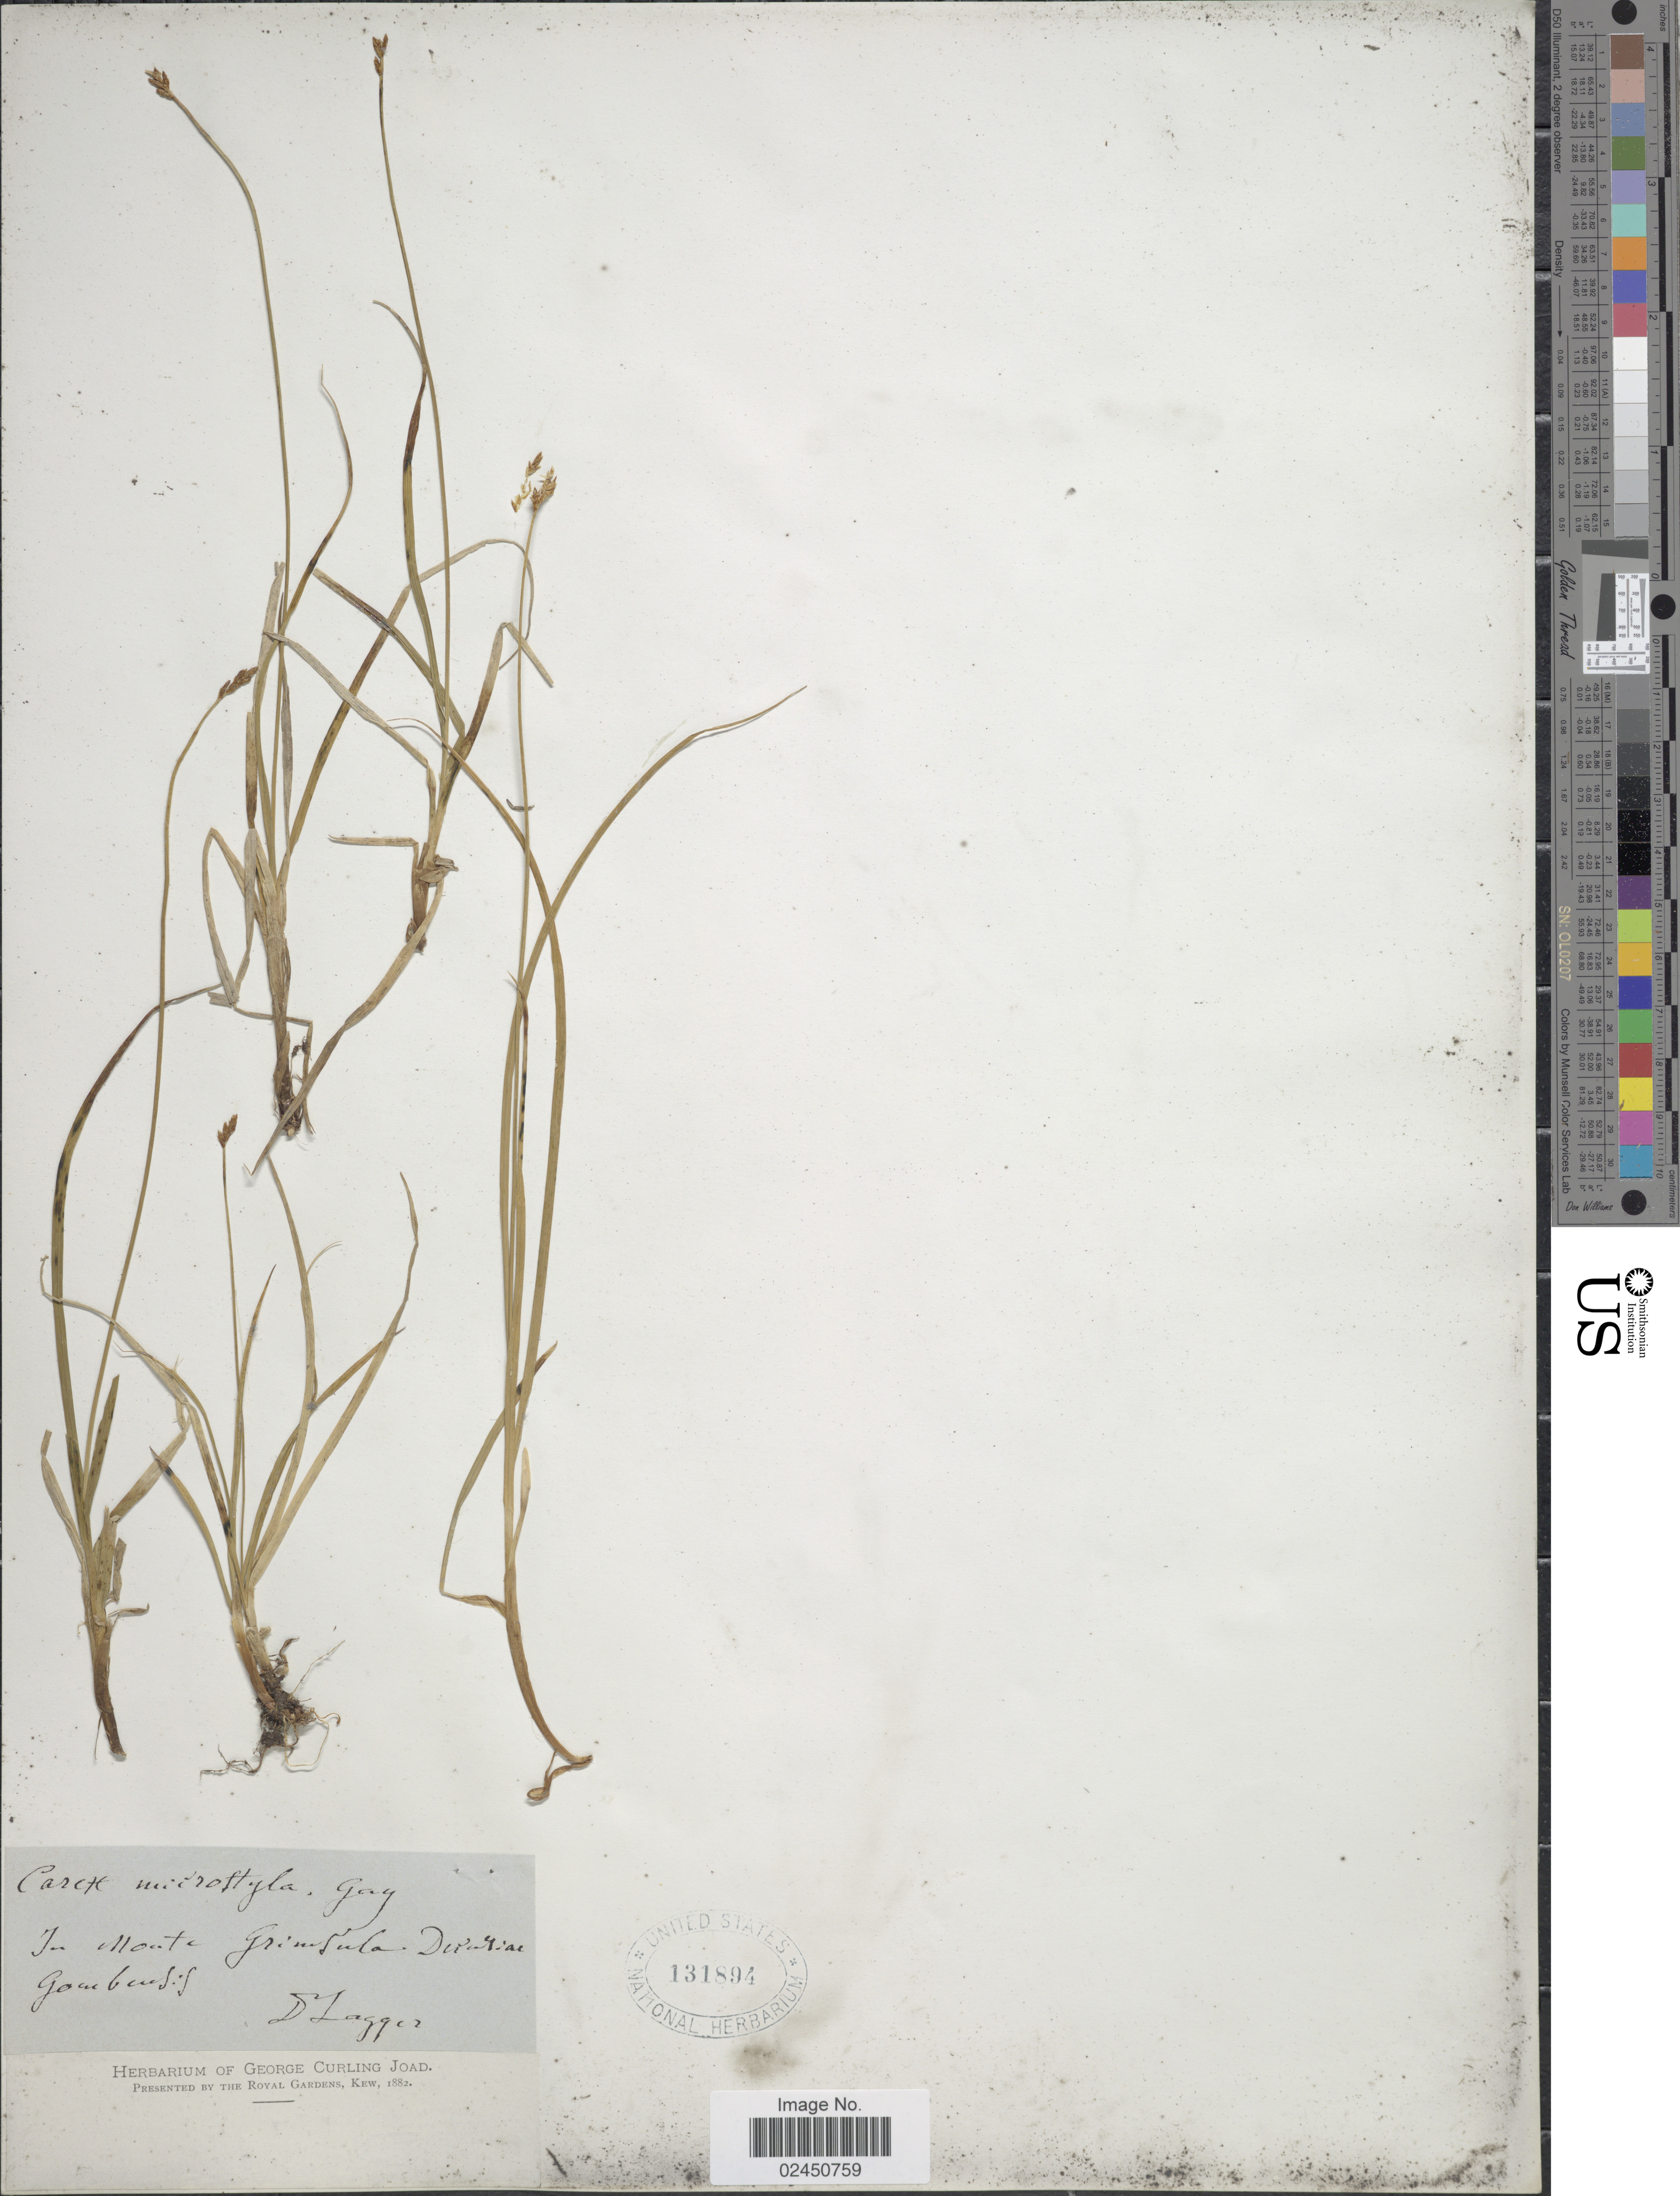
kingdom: Plantae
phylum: Tracheophyta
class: Liliopsida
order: Poales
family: Cyperaceae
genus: Carex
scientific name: Carex x microstachya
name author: Ehrh.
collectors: F. J. Lagger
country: Switzerland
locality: Mt. Grimsula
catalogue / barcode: US 131894